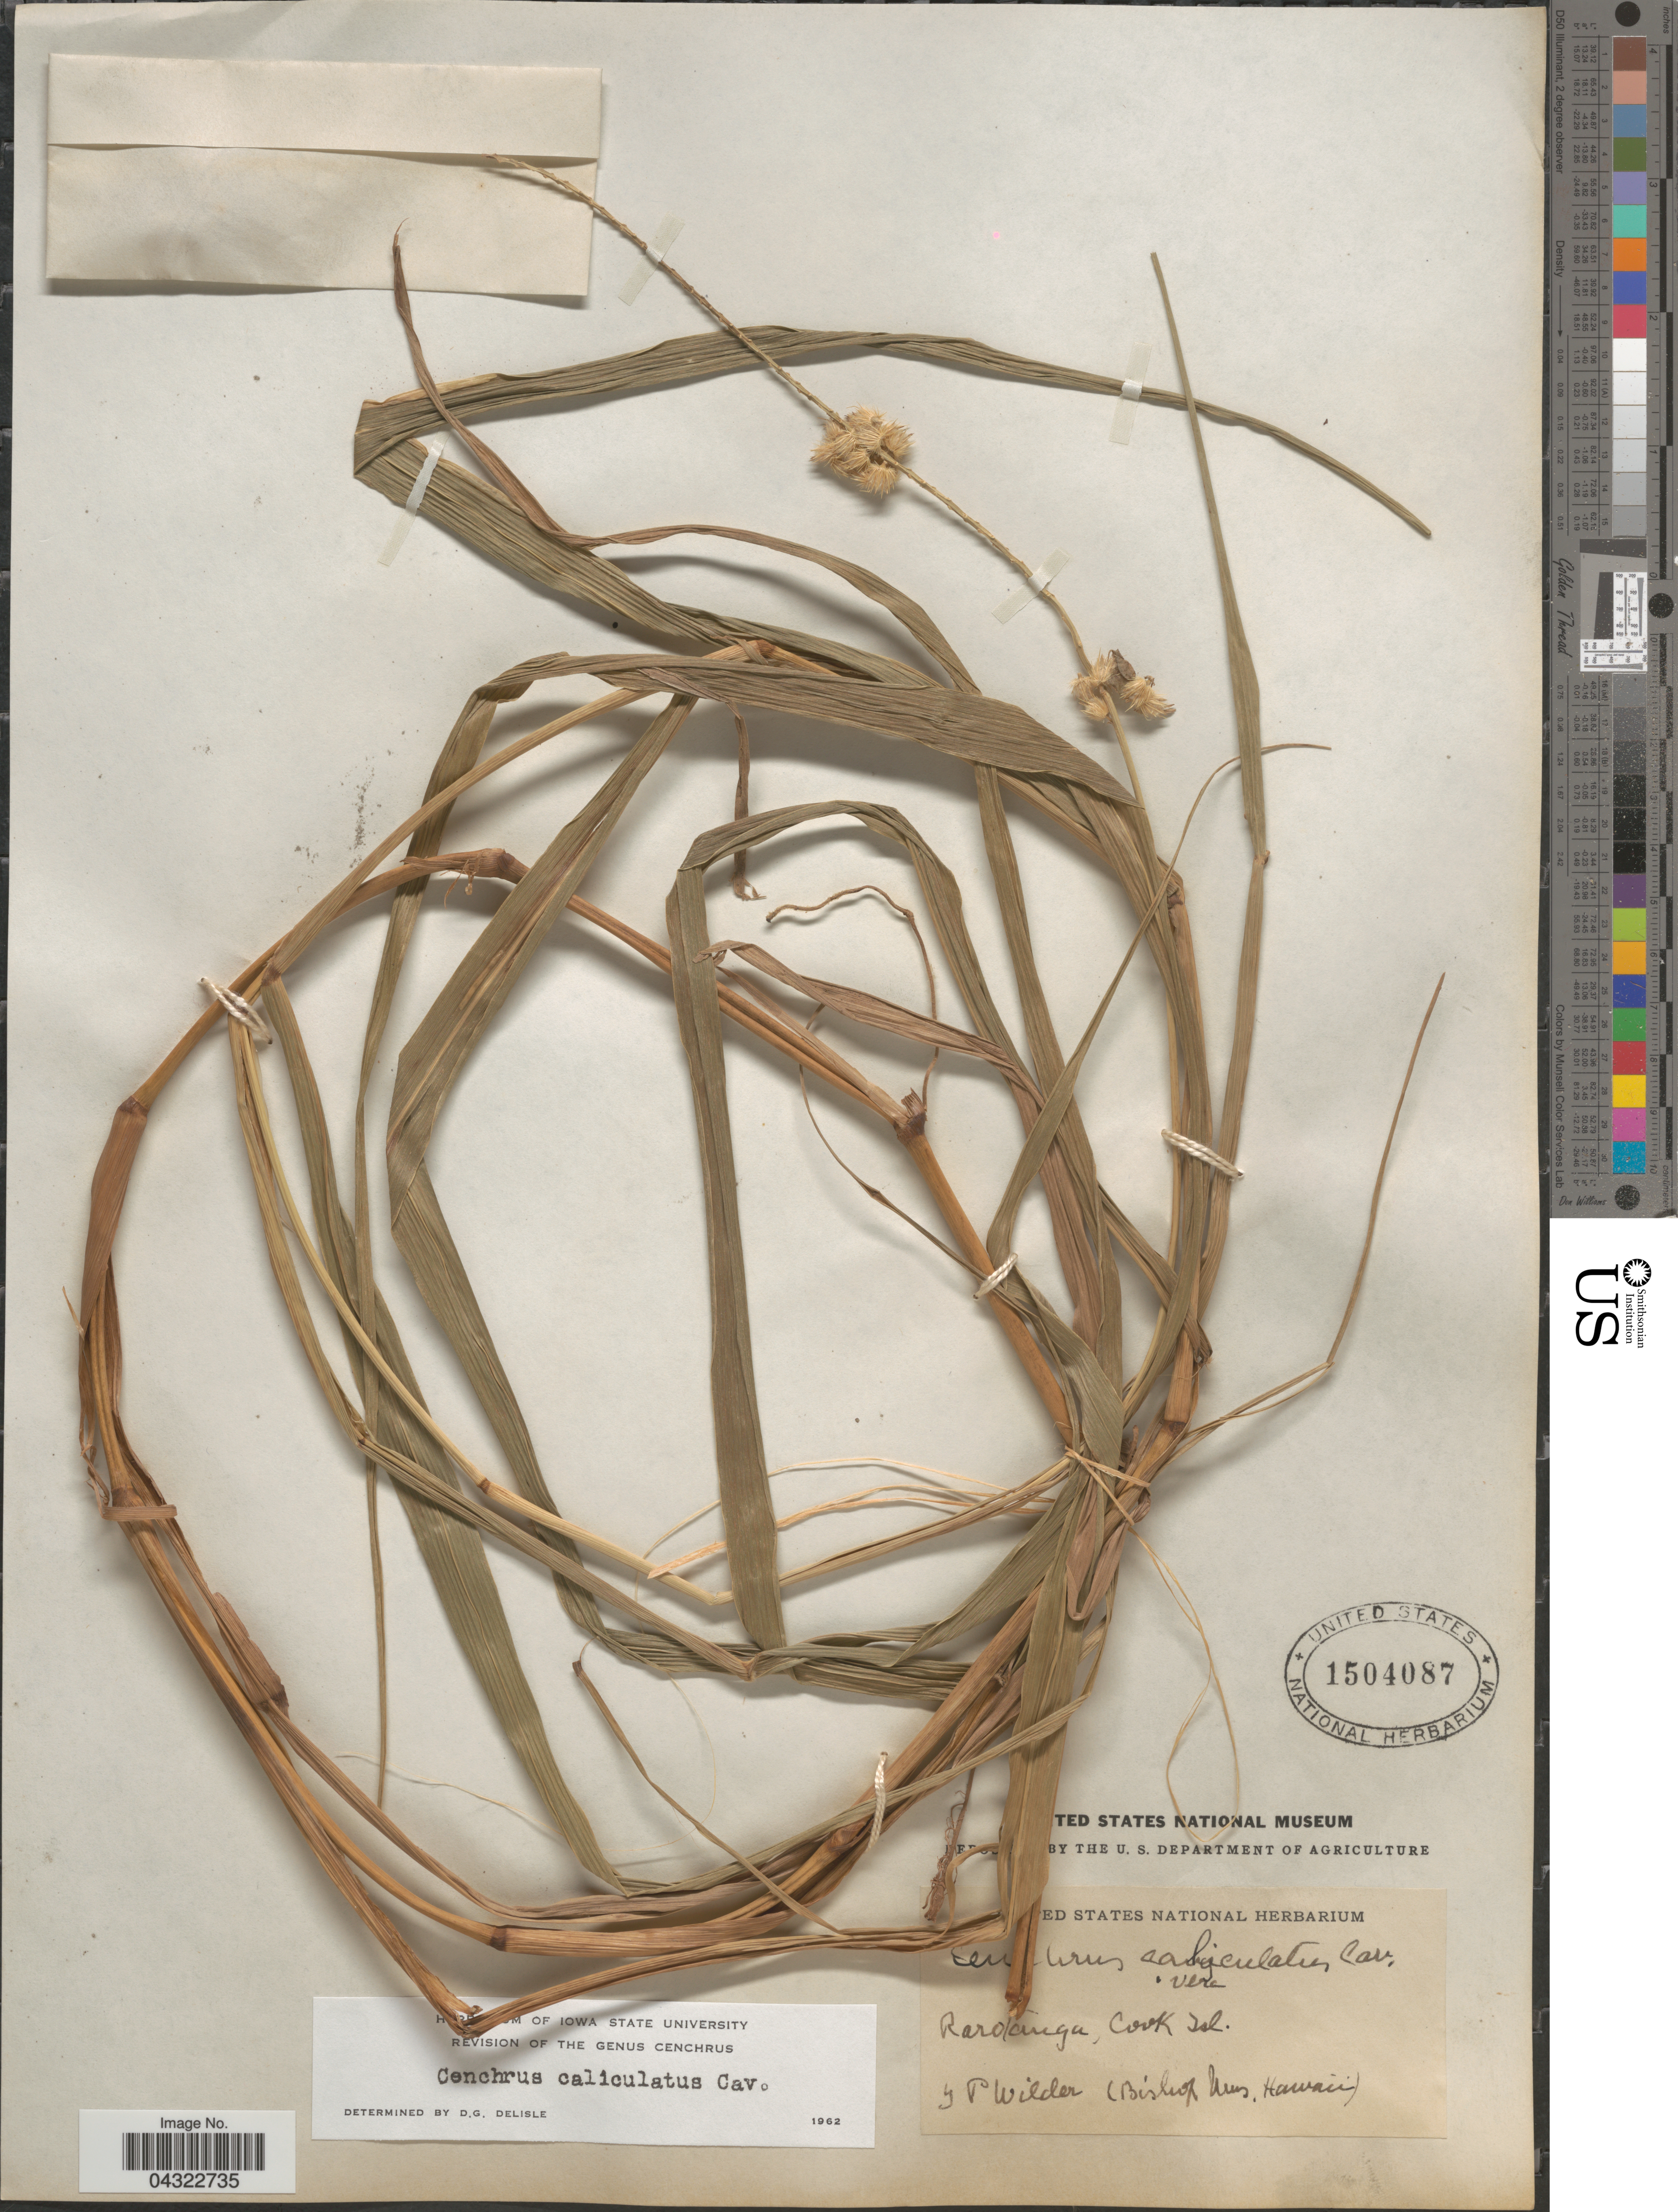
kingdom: Plantae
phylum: Tracheophyta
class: Liliopsida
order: Poales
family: Poaceae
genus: Cenchrus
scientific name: Cenchrus caliculatus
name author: Cav.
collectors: G. Wilder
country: Cook Islands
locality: Rarotonga.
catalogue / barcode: US 1504087